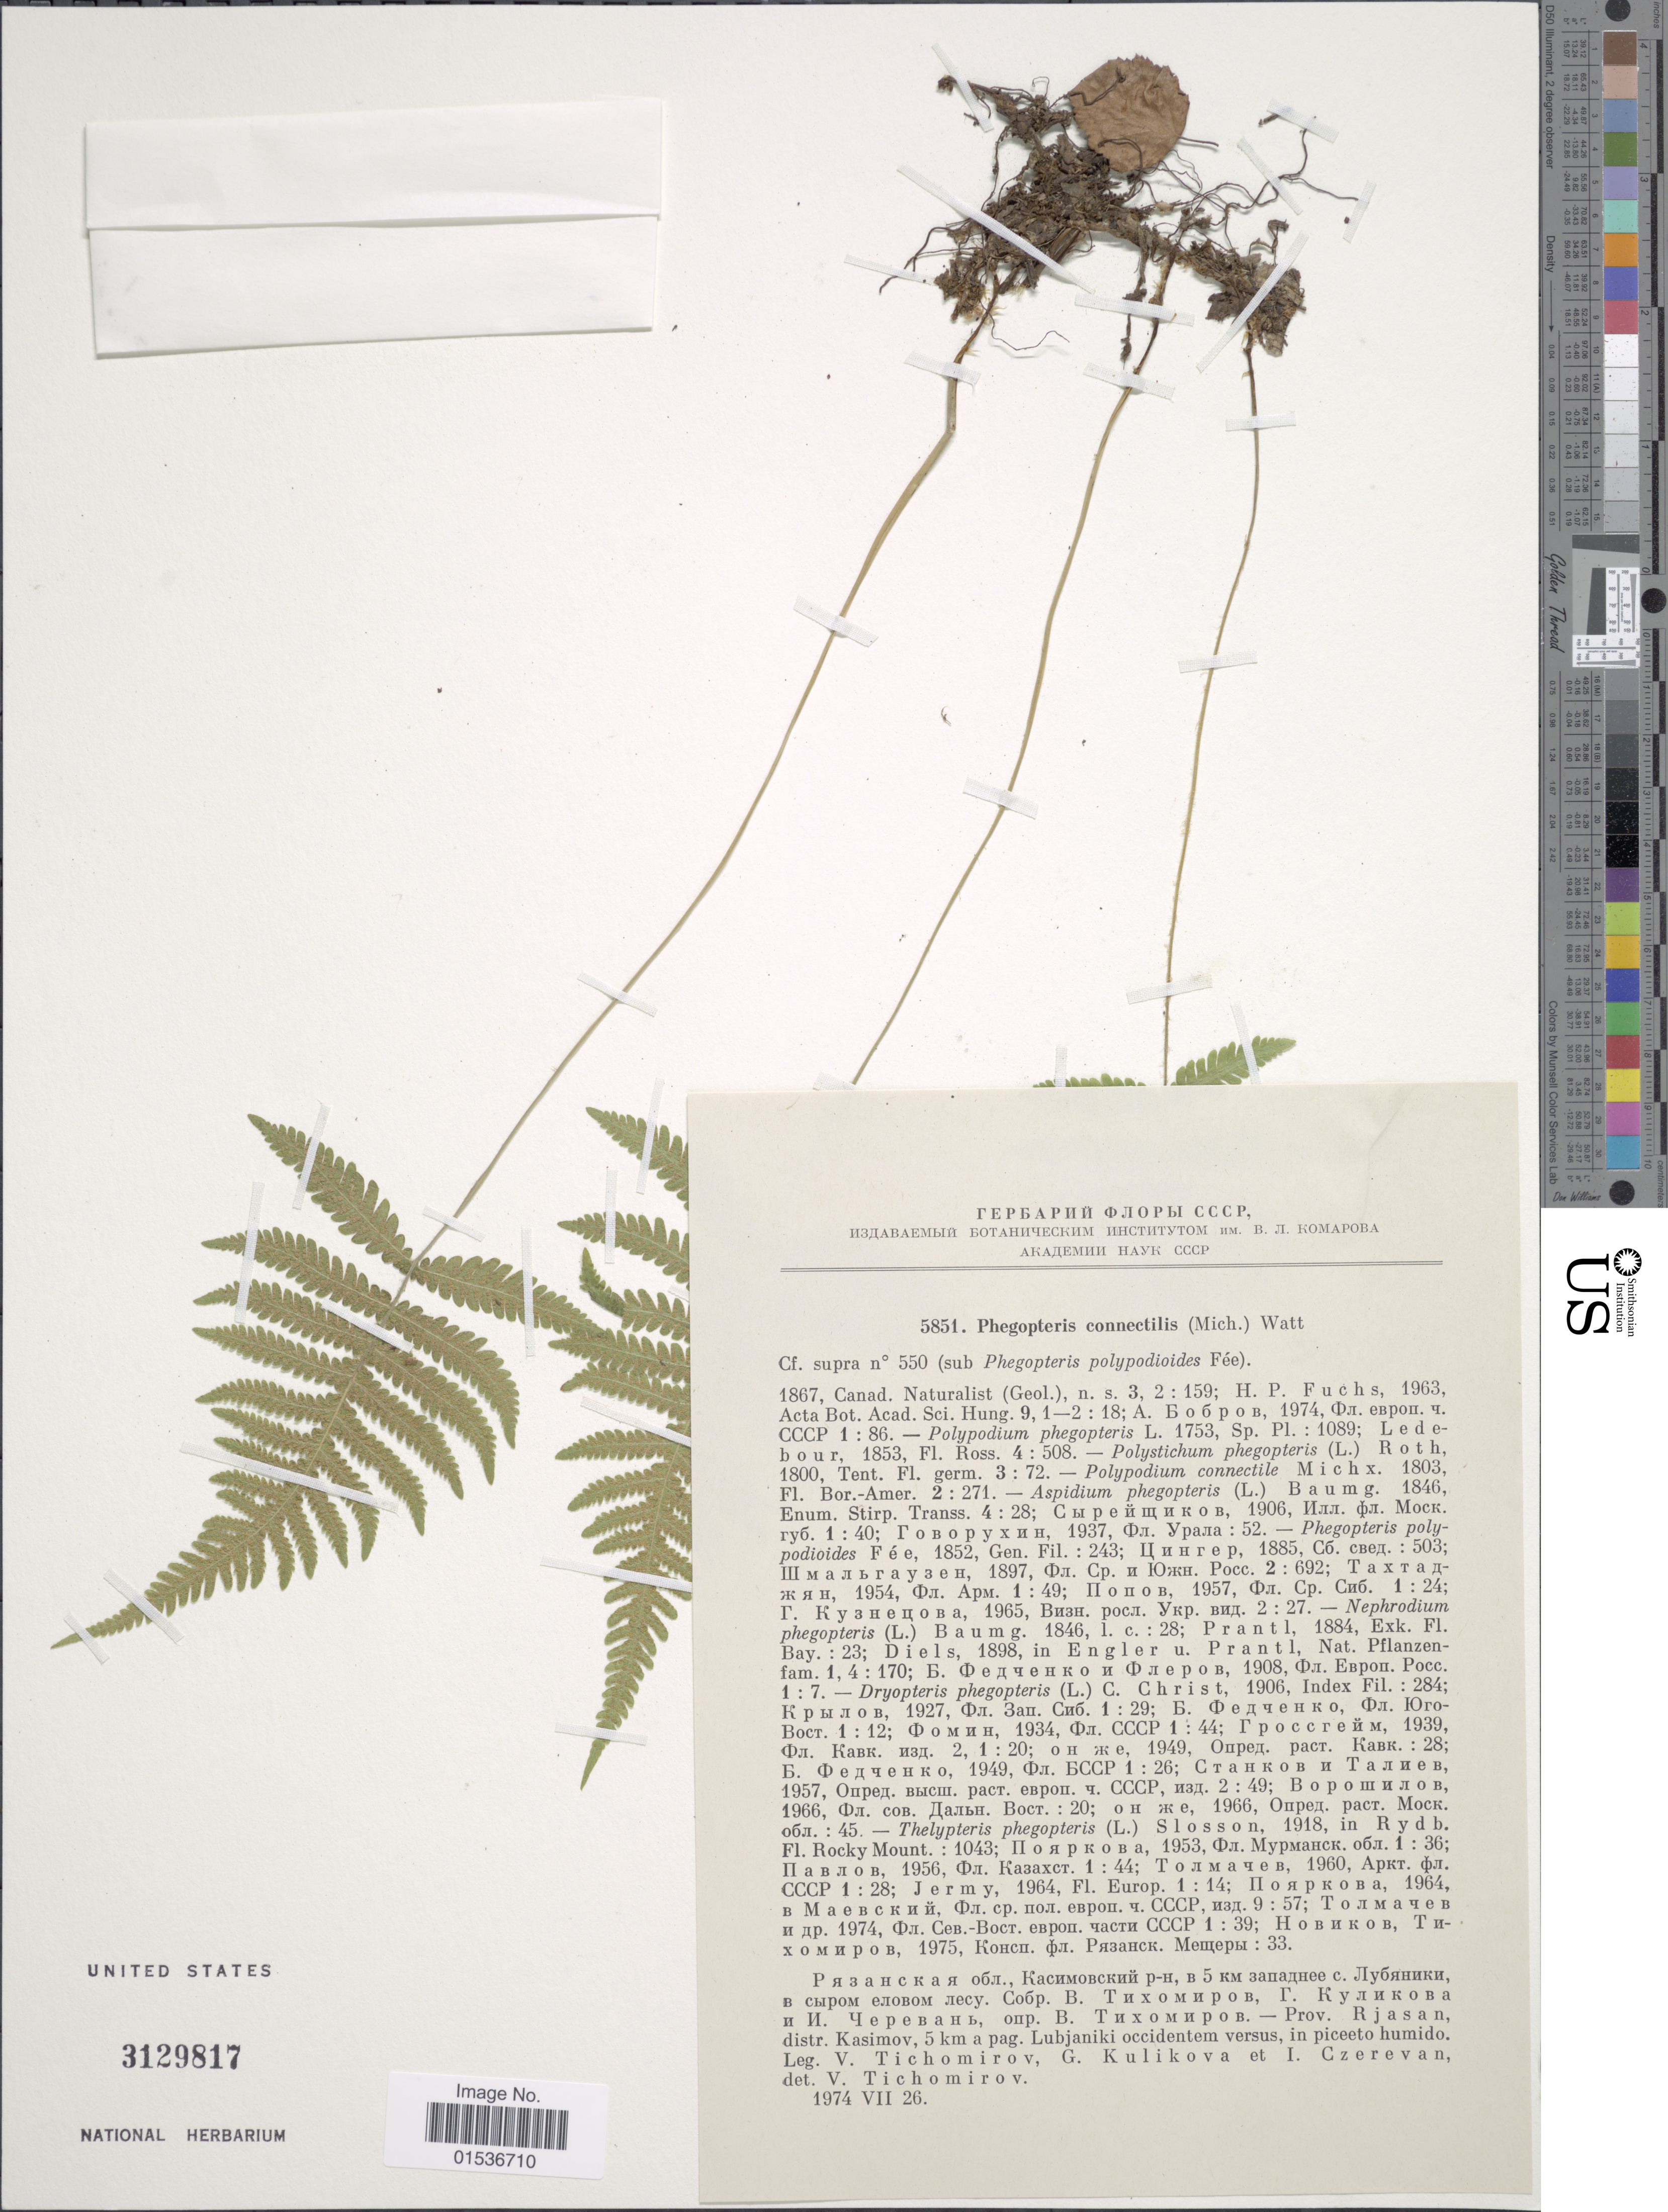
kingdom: Plantae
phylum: Tracheophyta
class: Polypodiopsida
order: Polypodiales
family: Thelypteridaceae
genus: Phegopteris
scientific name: Phegopteris connectilis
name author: (Michx.) Watt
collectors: V. Tichomirov, G. Kulikova & I. Czerevan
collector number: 5851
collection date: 1974-07-26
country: Russian Federation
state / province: Ryazan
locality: Prov. Rjasan, distr. Kasimov, 5 km a pag. Lubjaniki occidentem versus, in piceeto humido.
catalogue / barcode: US 3129817